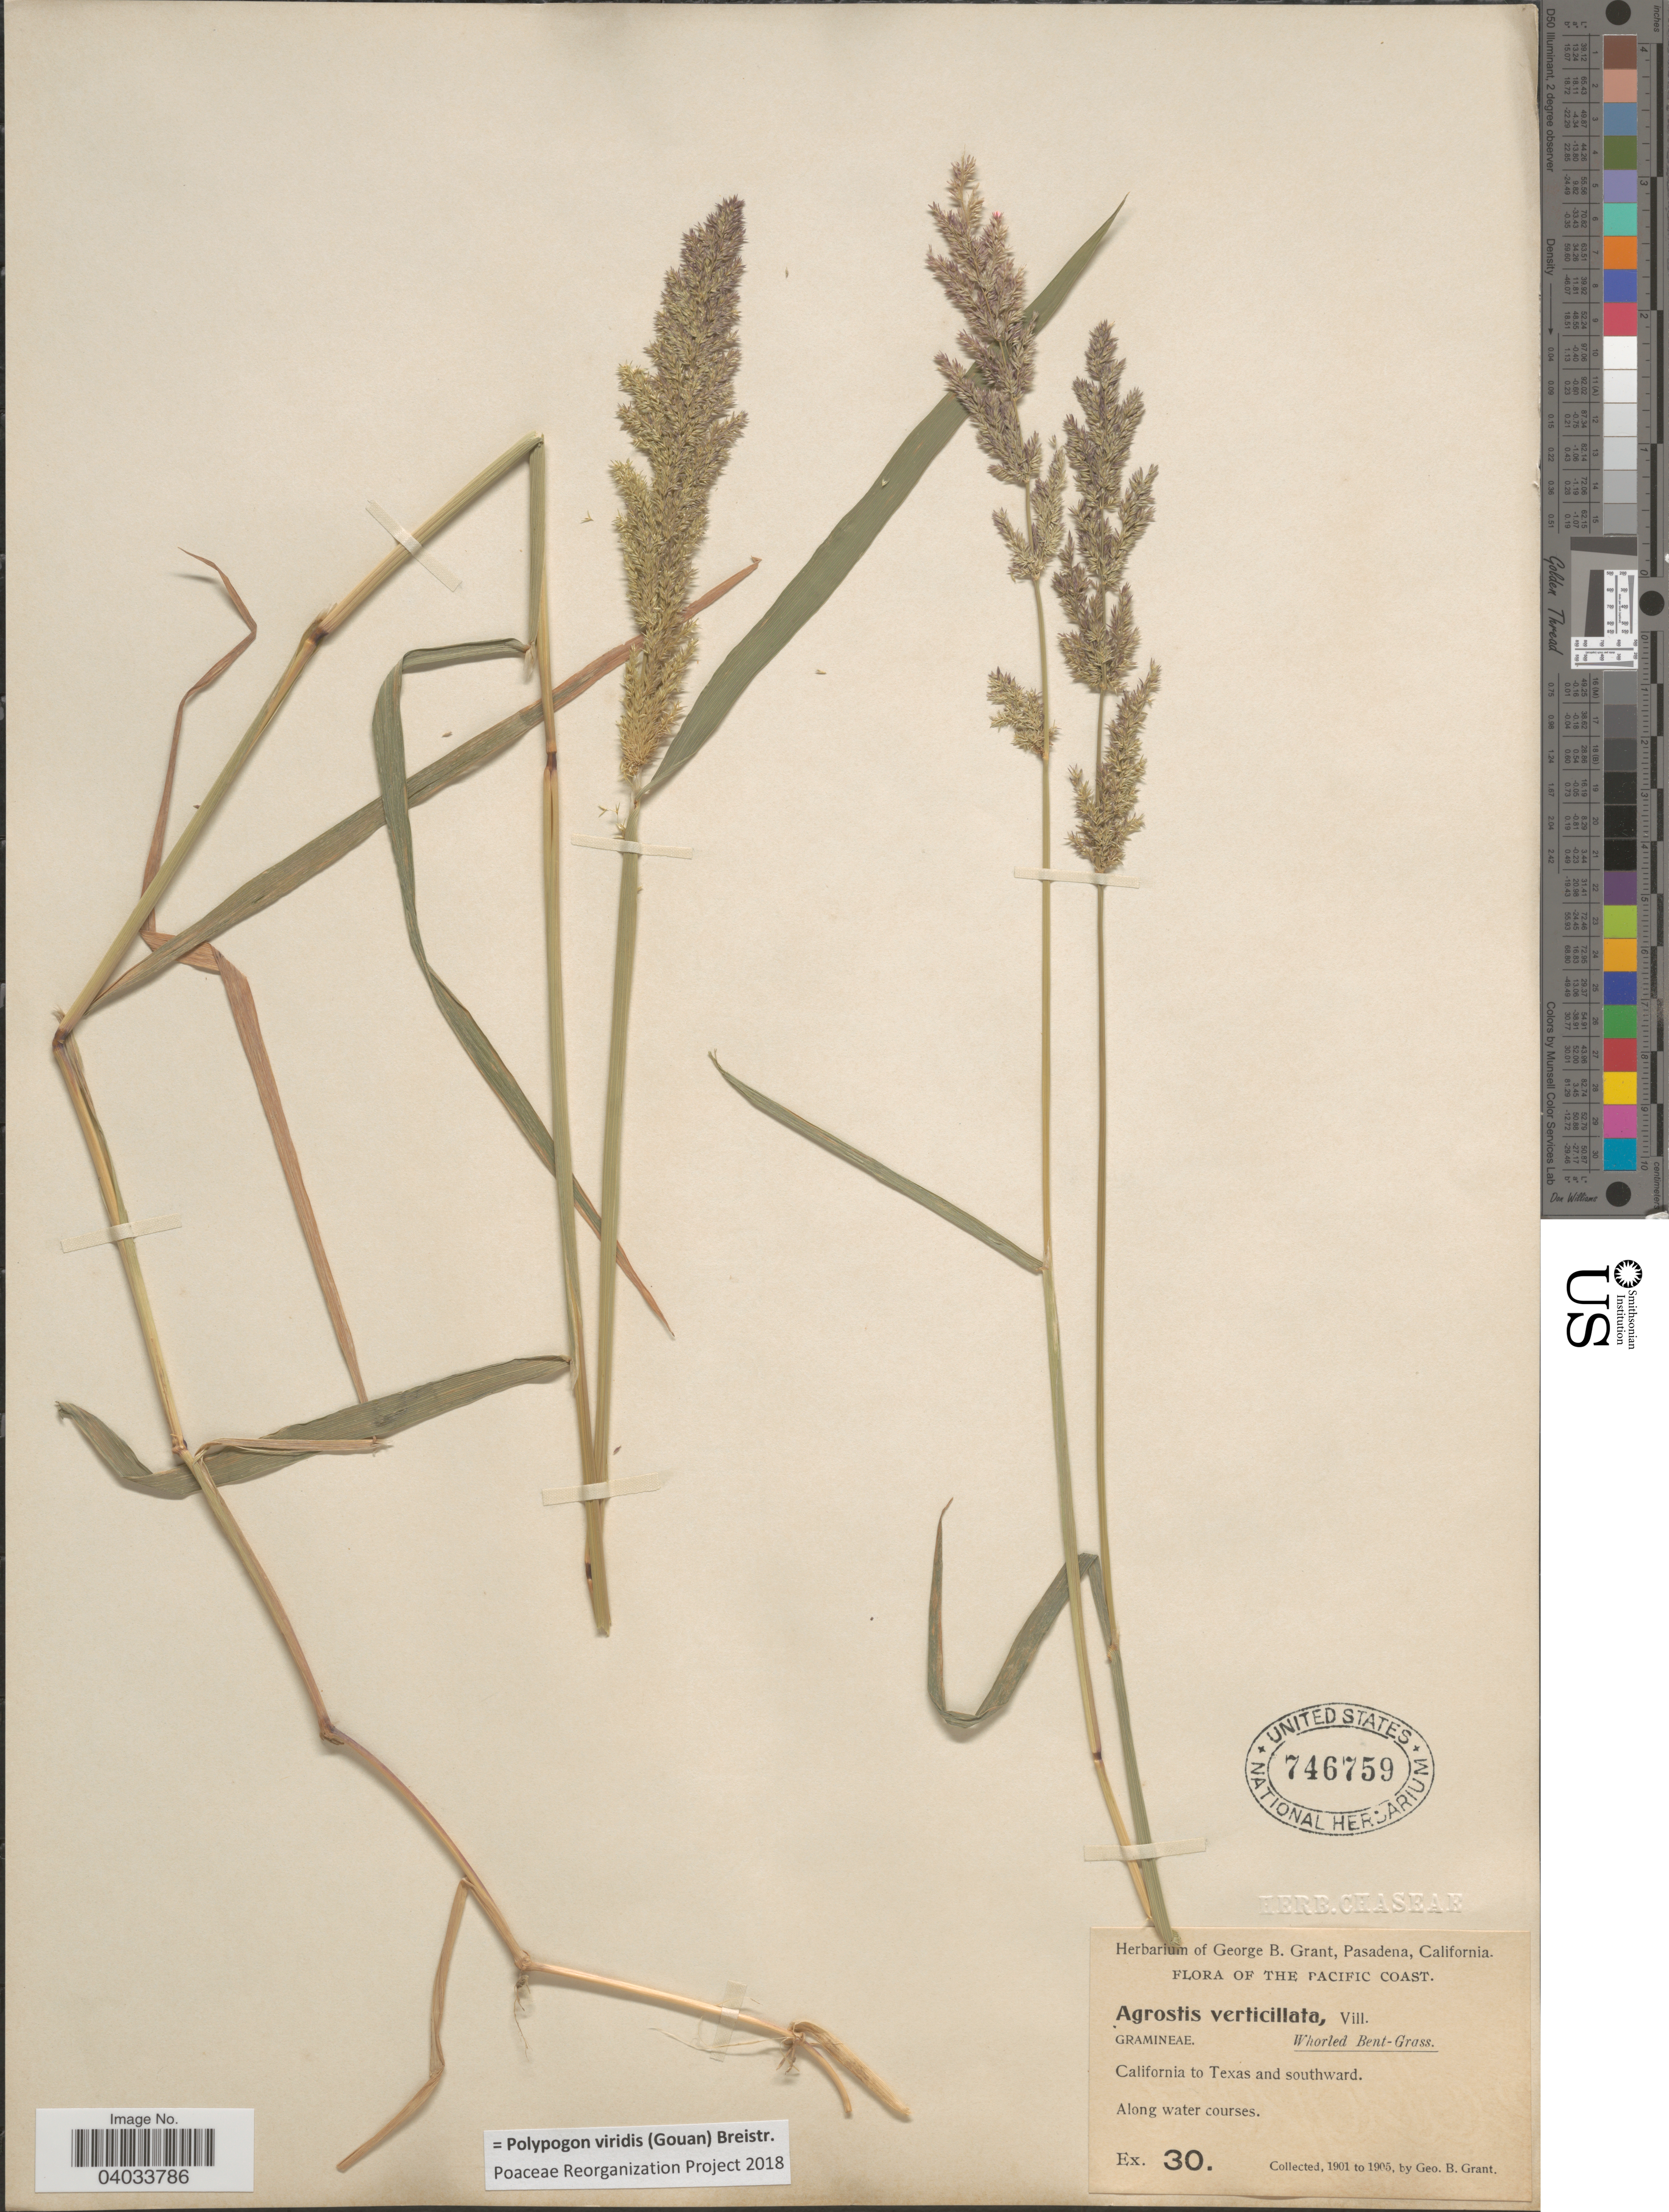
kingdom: Plantae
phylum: Tracheophyta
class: Liliopsida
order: Poales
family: Poaceae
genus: Polypogon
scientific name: Polypogon viridis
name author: (Gouan) Breistroffer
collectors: G. Grant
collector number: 30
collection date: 1901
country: United States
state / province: California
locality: Pacific Coast. California to Texas and southward. Along water courses.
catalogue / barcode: US 746759